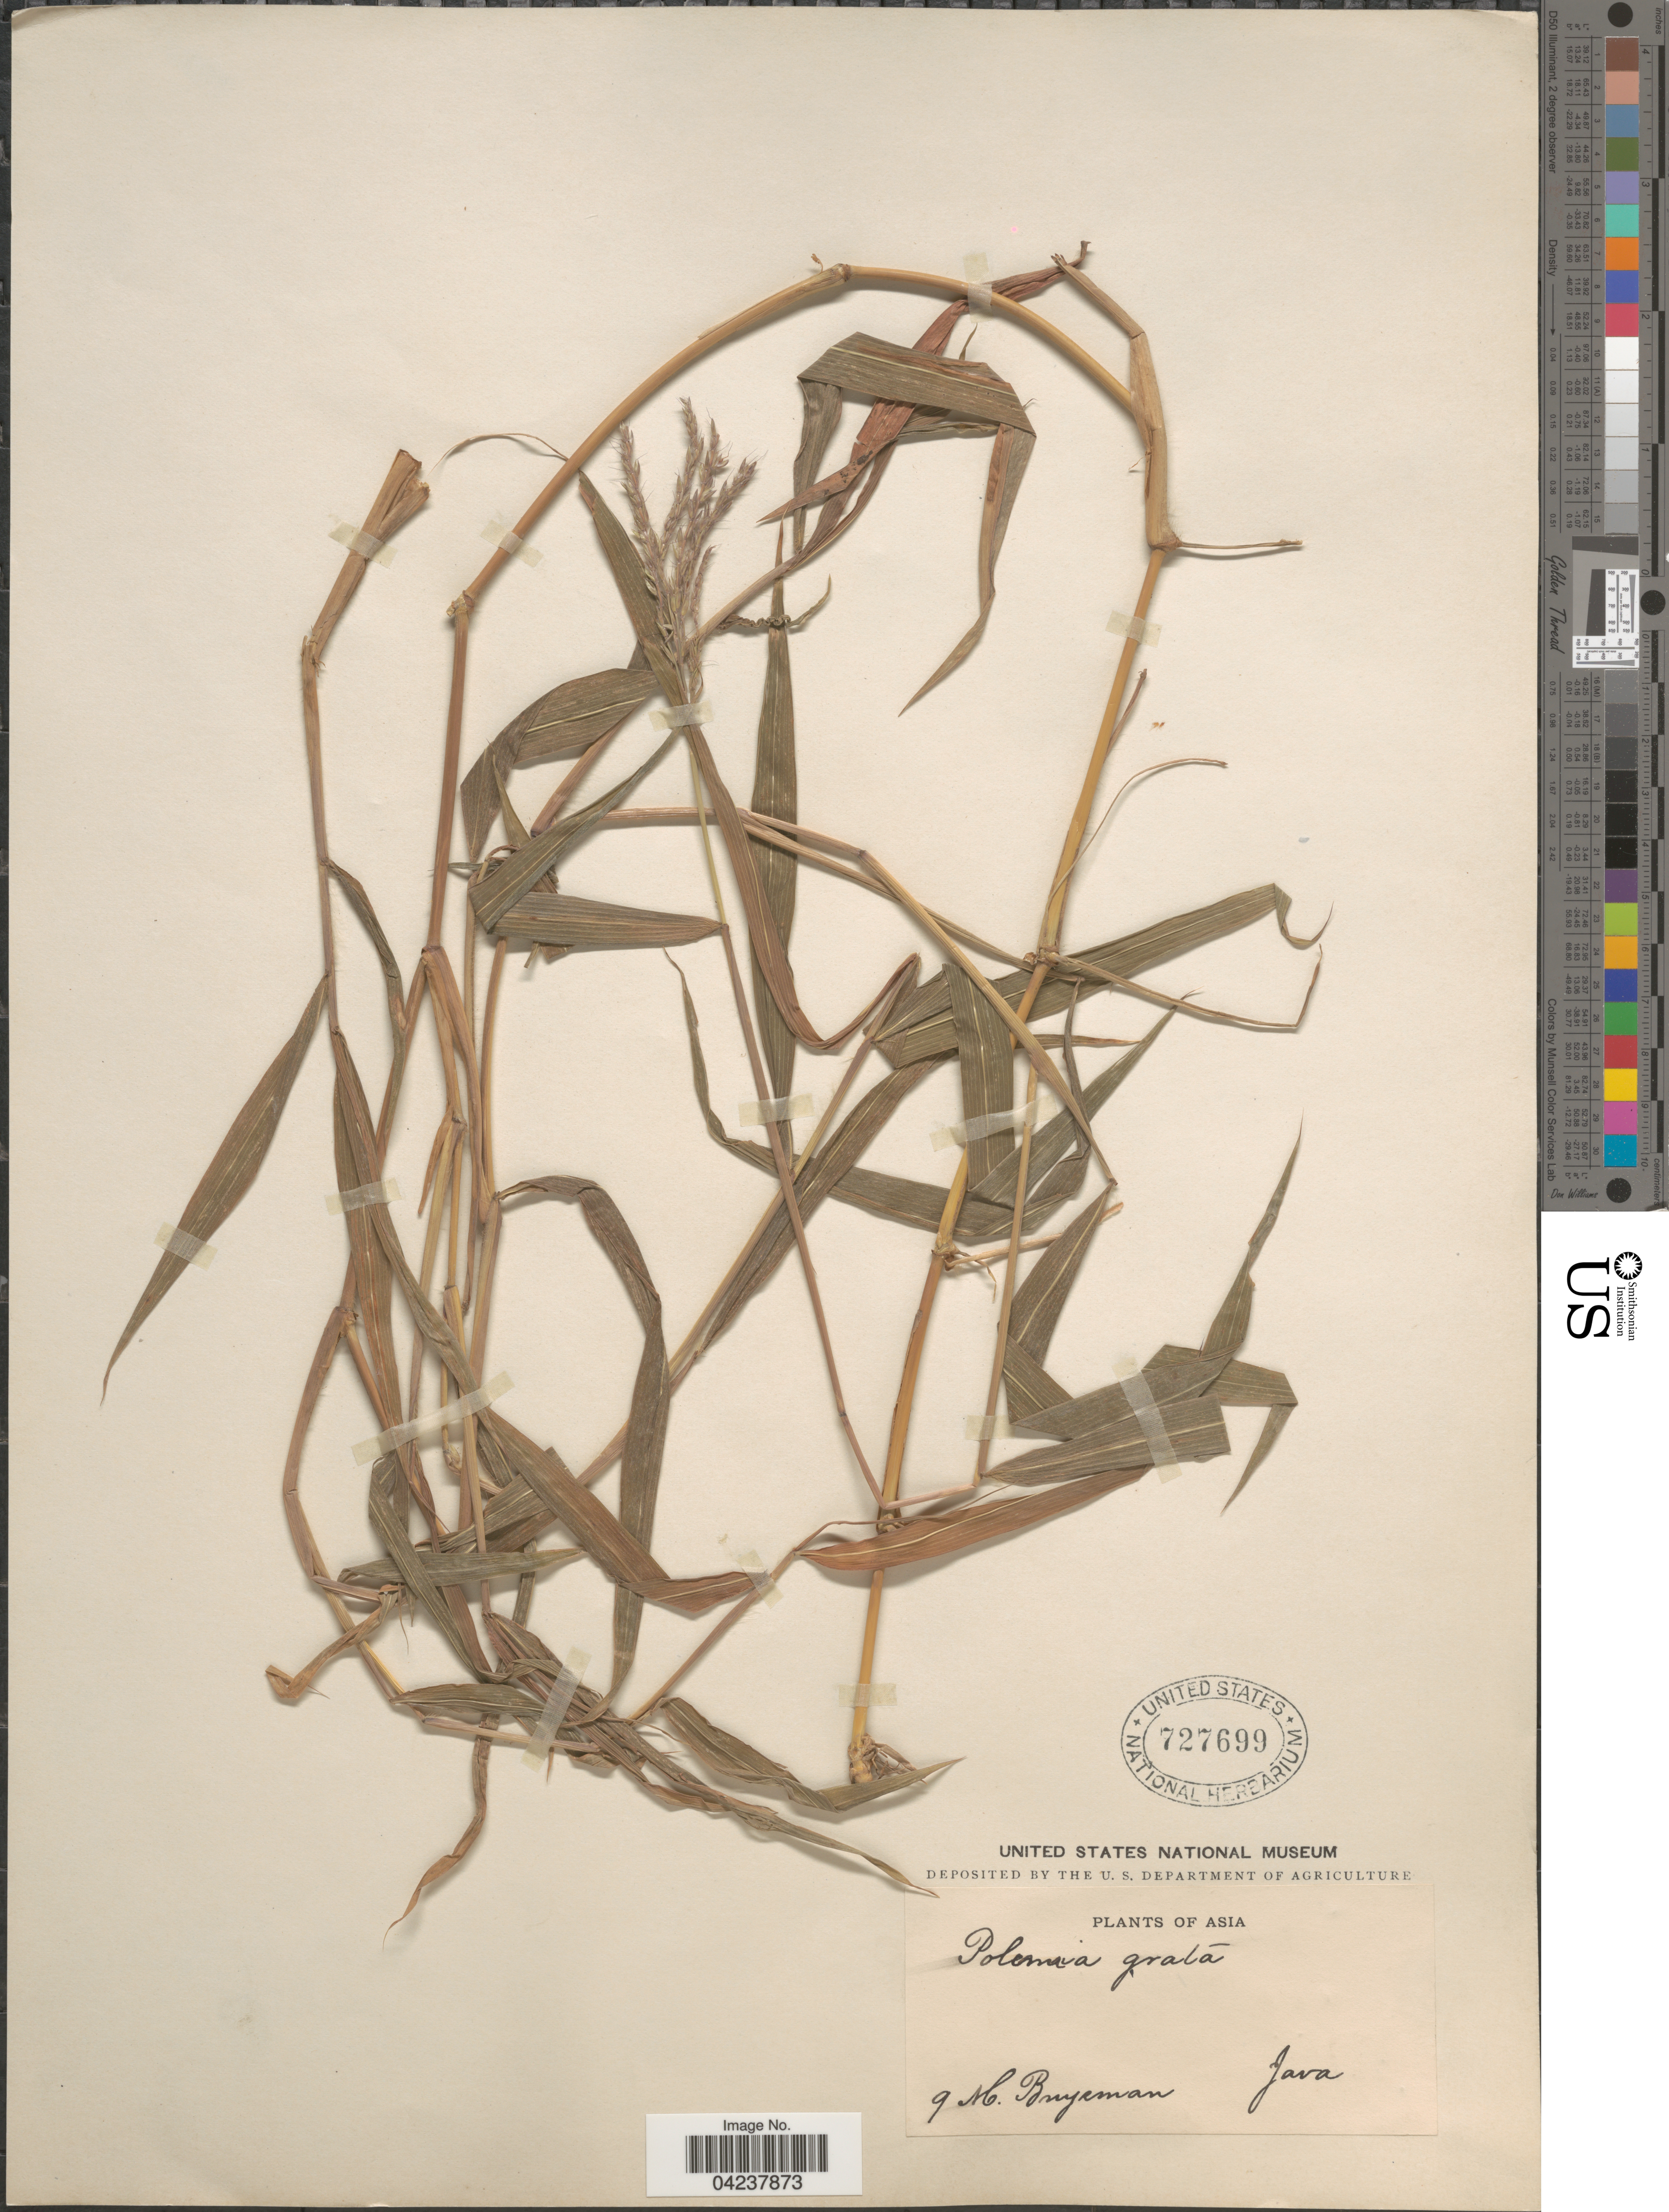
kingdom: Plantae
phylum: Tracheophyta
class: Liliopsida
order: Poales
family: Poaceae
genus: Microstegium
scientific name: Microstegium fasciculatum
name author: (L.) Henr.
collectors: M. Buysman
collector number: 9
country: Indonesia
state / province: Java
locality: Asia.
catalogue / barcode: US 727699